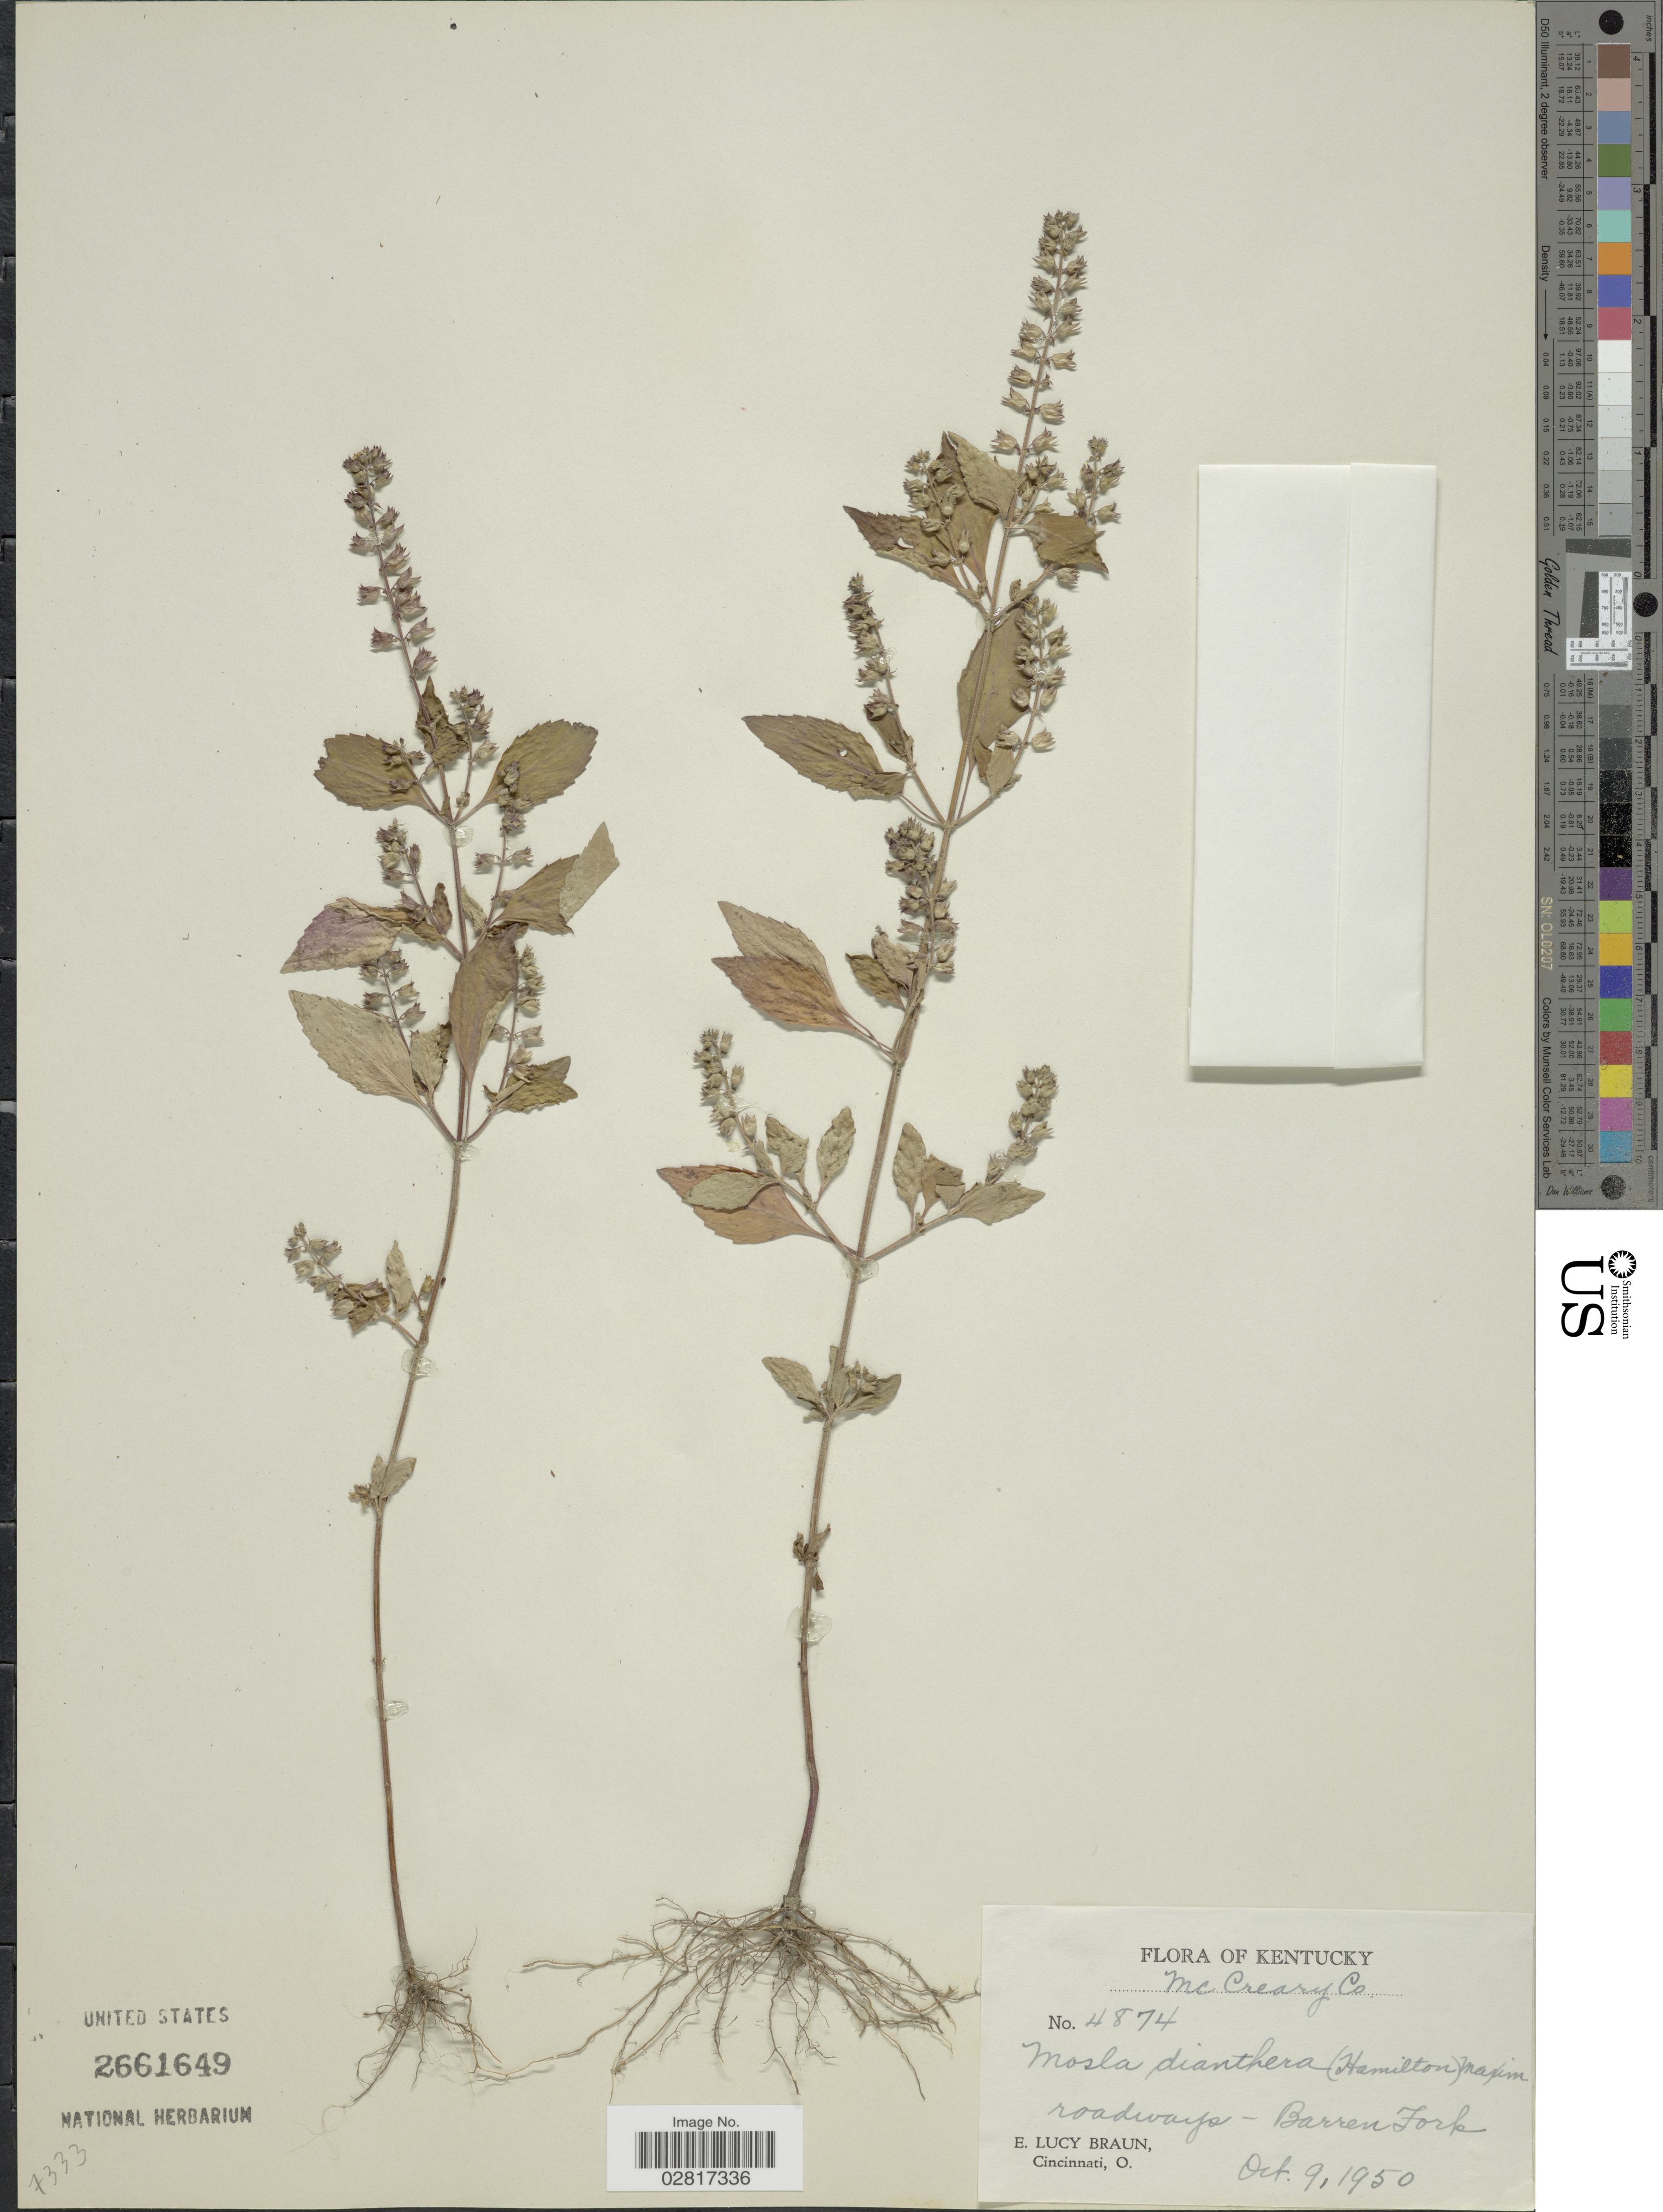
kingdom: Plantae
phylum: Tracheophyta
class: Magnoliopsida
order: Lamiales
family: Lamiaceae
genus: Mosla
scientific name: Mosla dianthera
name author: (Roxb.) Maxim.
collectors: E. L. Braun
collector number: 4874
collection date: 1950-10-09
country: United States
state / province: Kentucky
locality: McCreary Co., roadways- Barren Fork.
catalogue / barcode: US 2661649